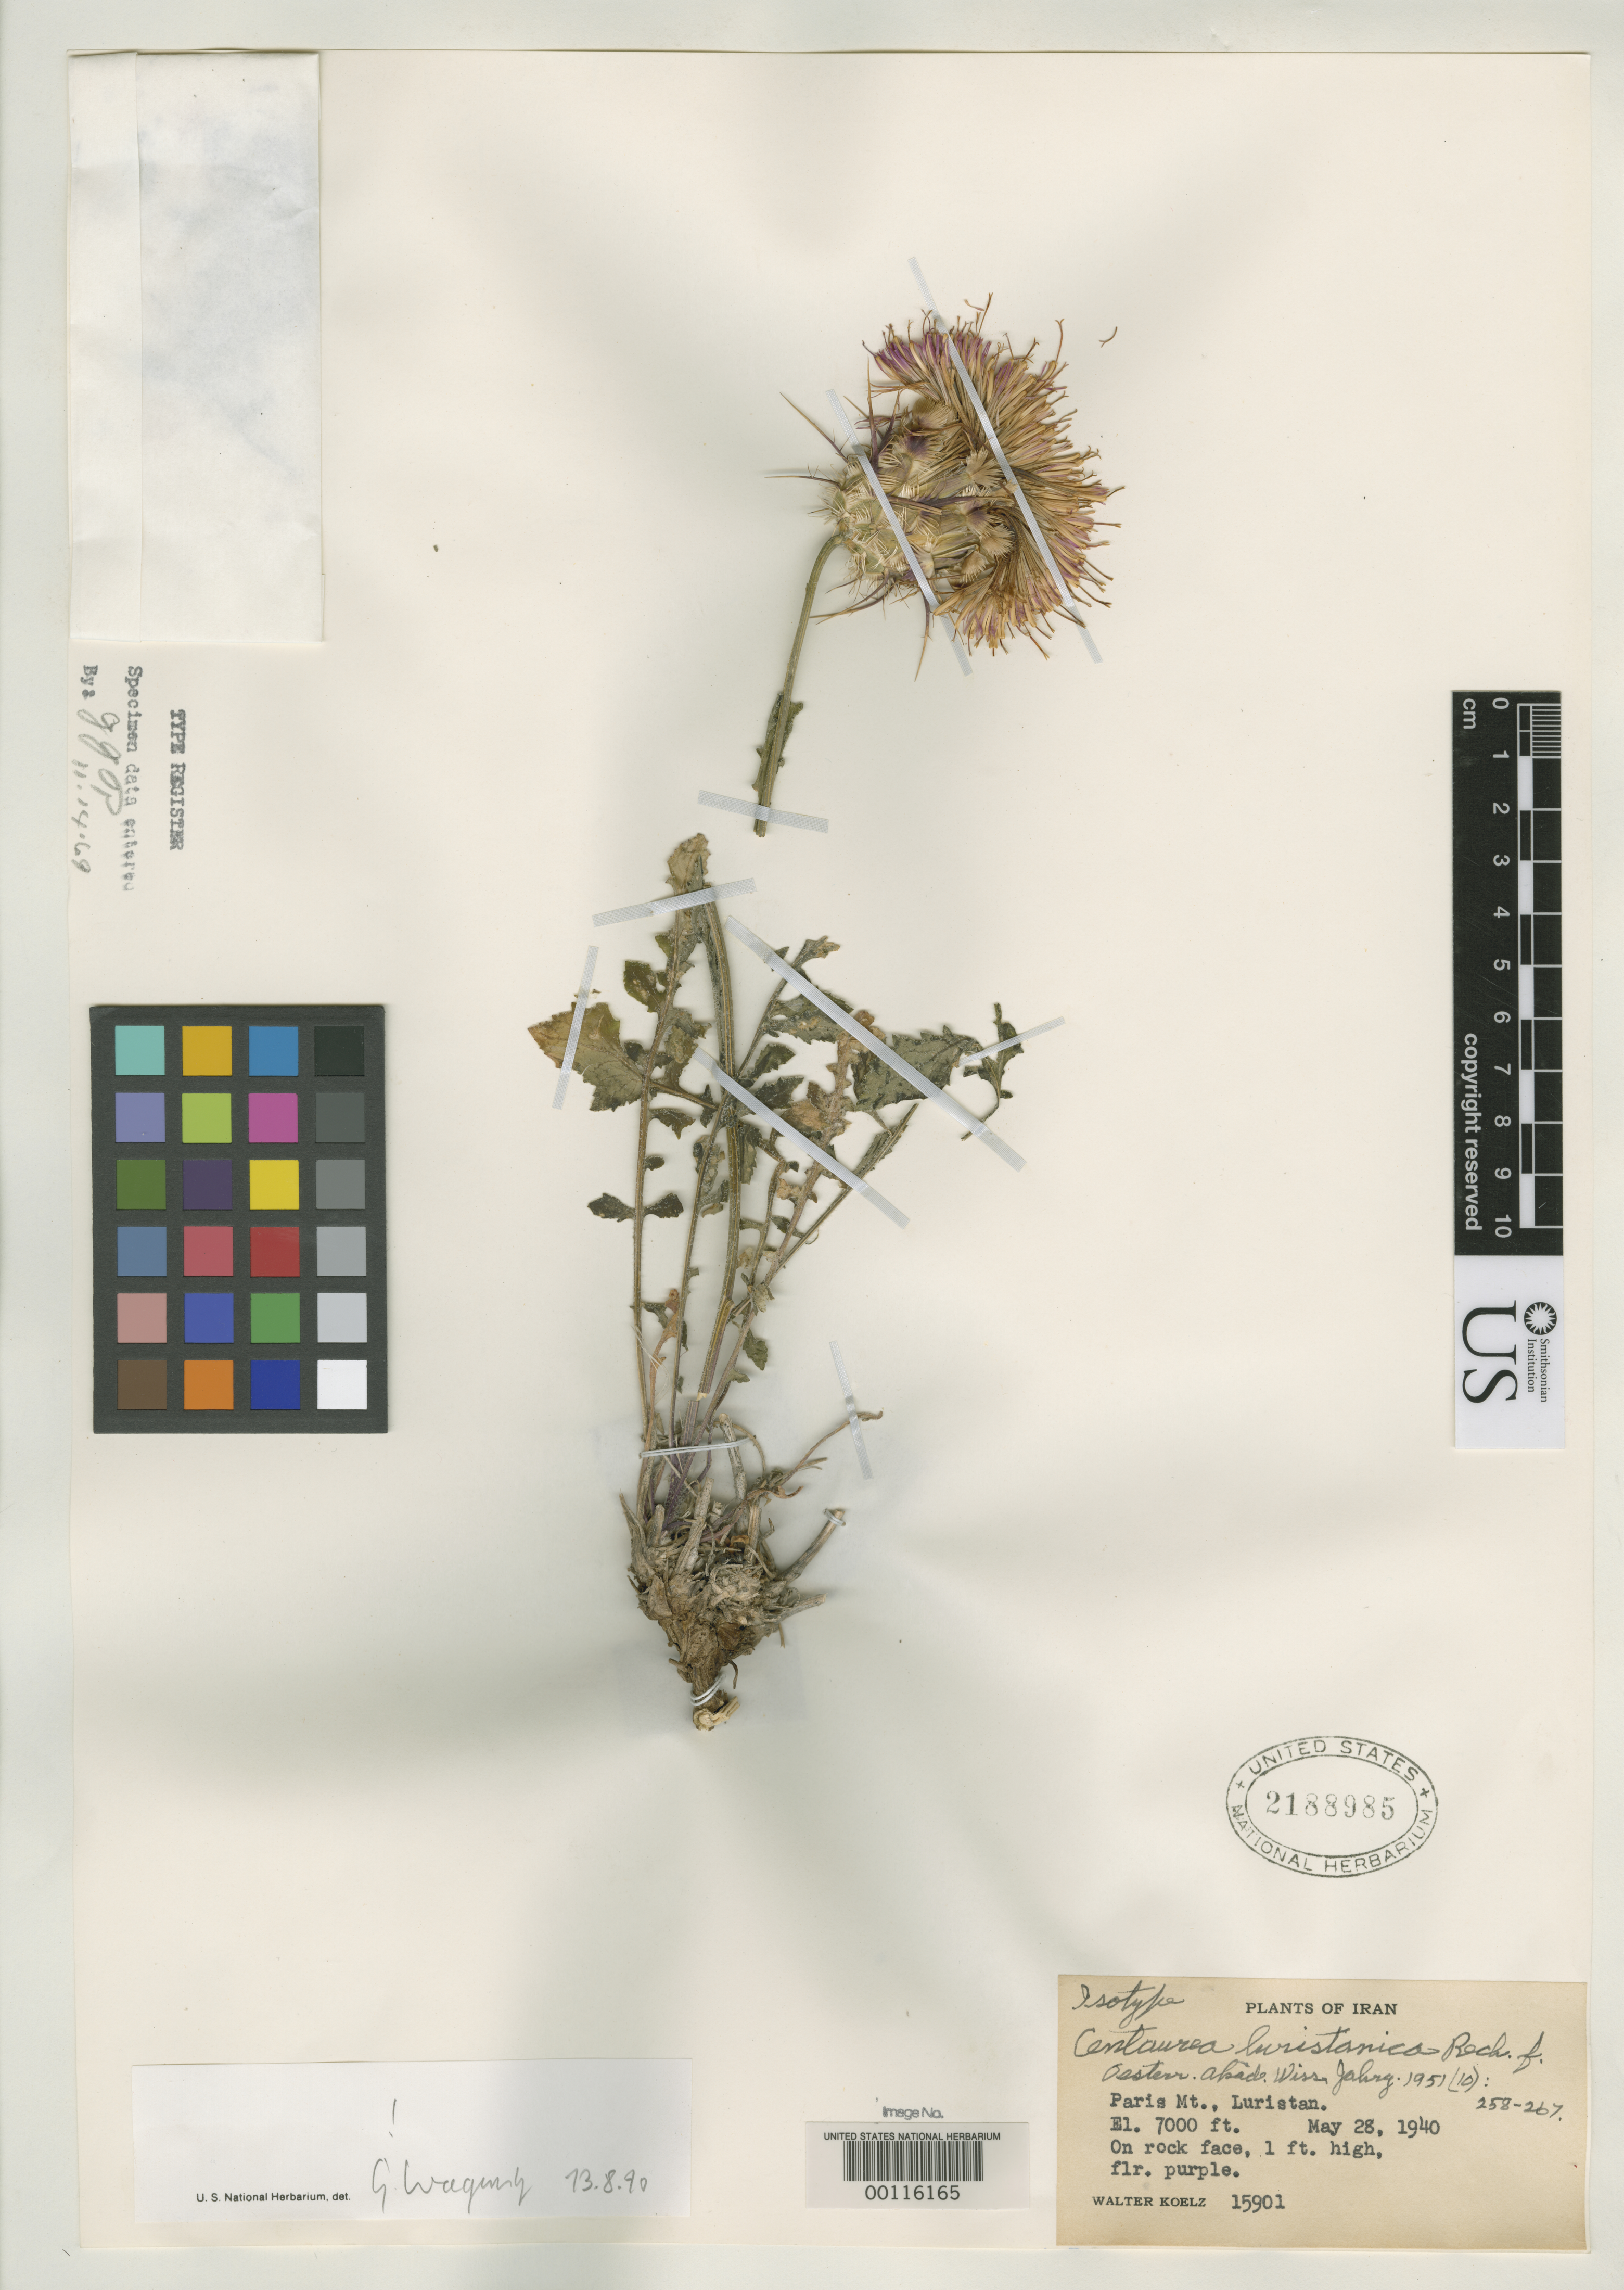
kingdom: Plantae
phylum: Tracheophyta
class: Magnoliopsida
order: Asterales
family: Asteraceae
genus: Centaurea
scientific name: Centaurea luristanica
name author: Rech. f.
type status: Isotype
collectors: W. N. Koelz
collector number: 15901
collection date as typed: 28 May 1940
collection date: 1940-05-28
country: Iran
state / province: Lorestan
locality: Paris Mountain.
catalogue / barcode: US 2188985